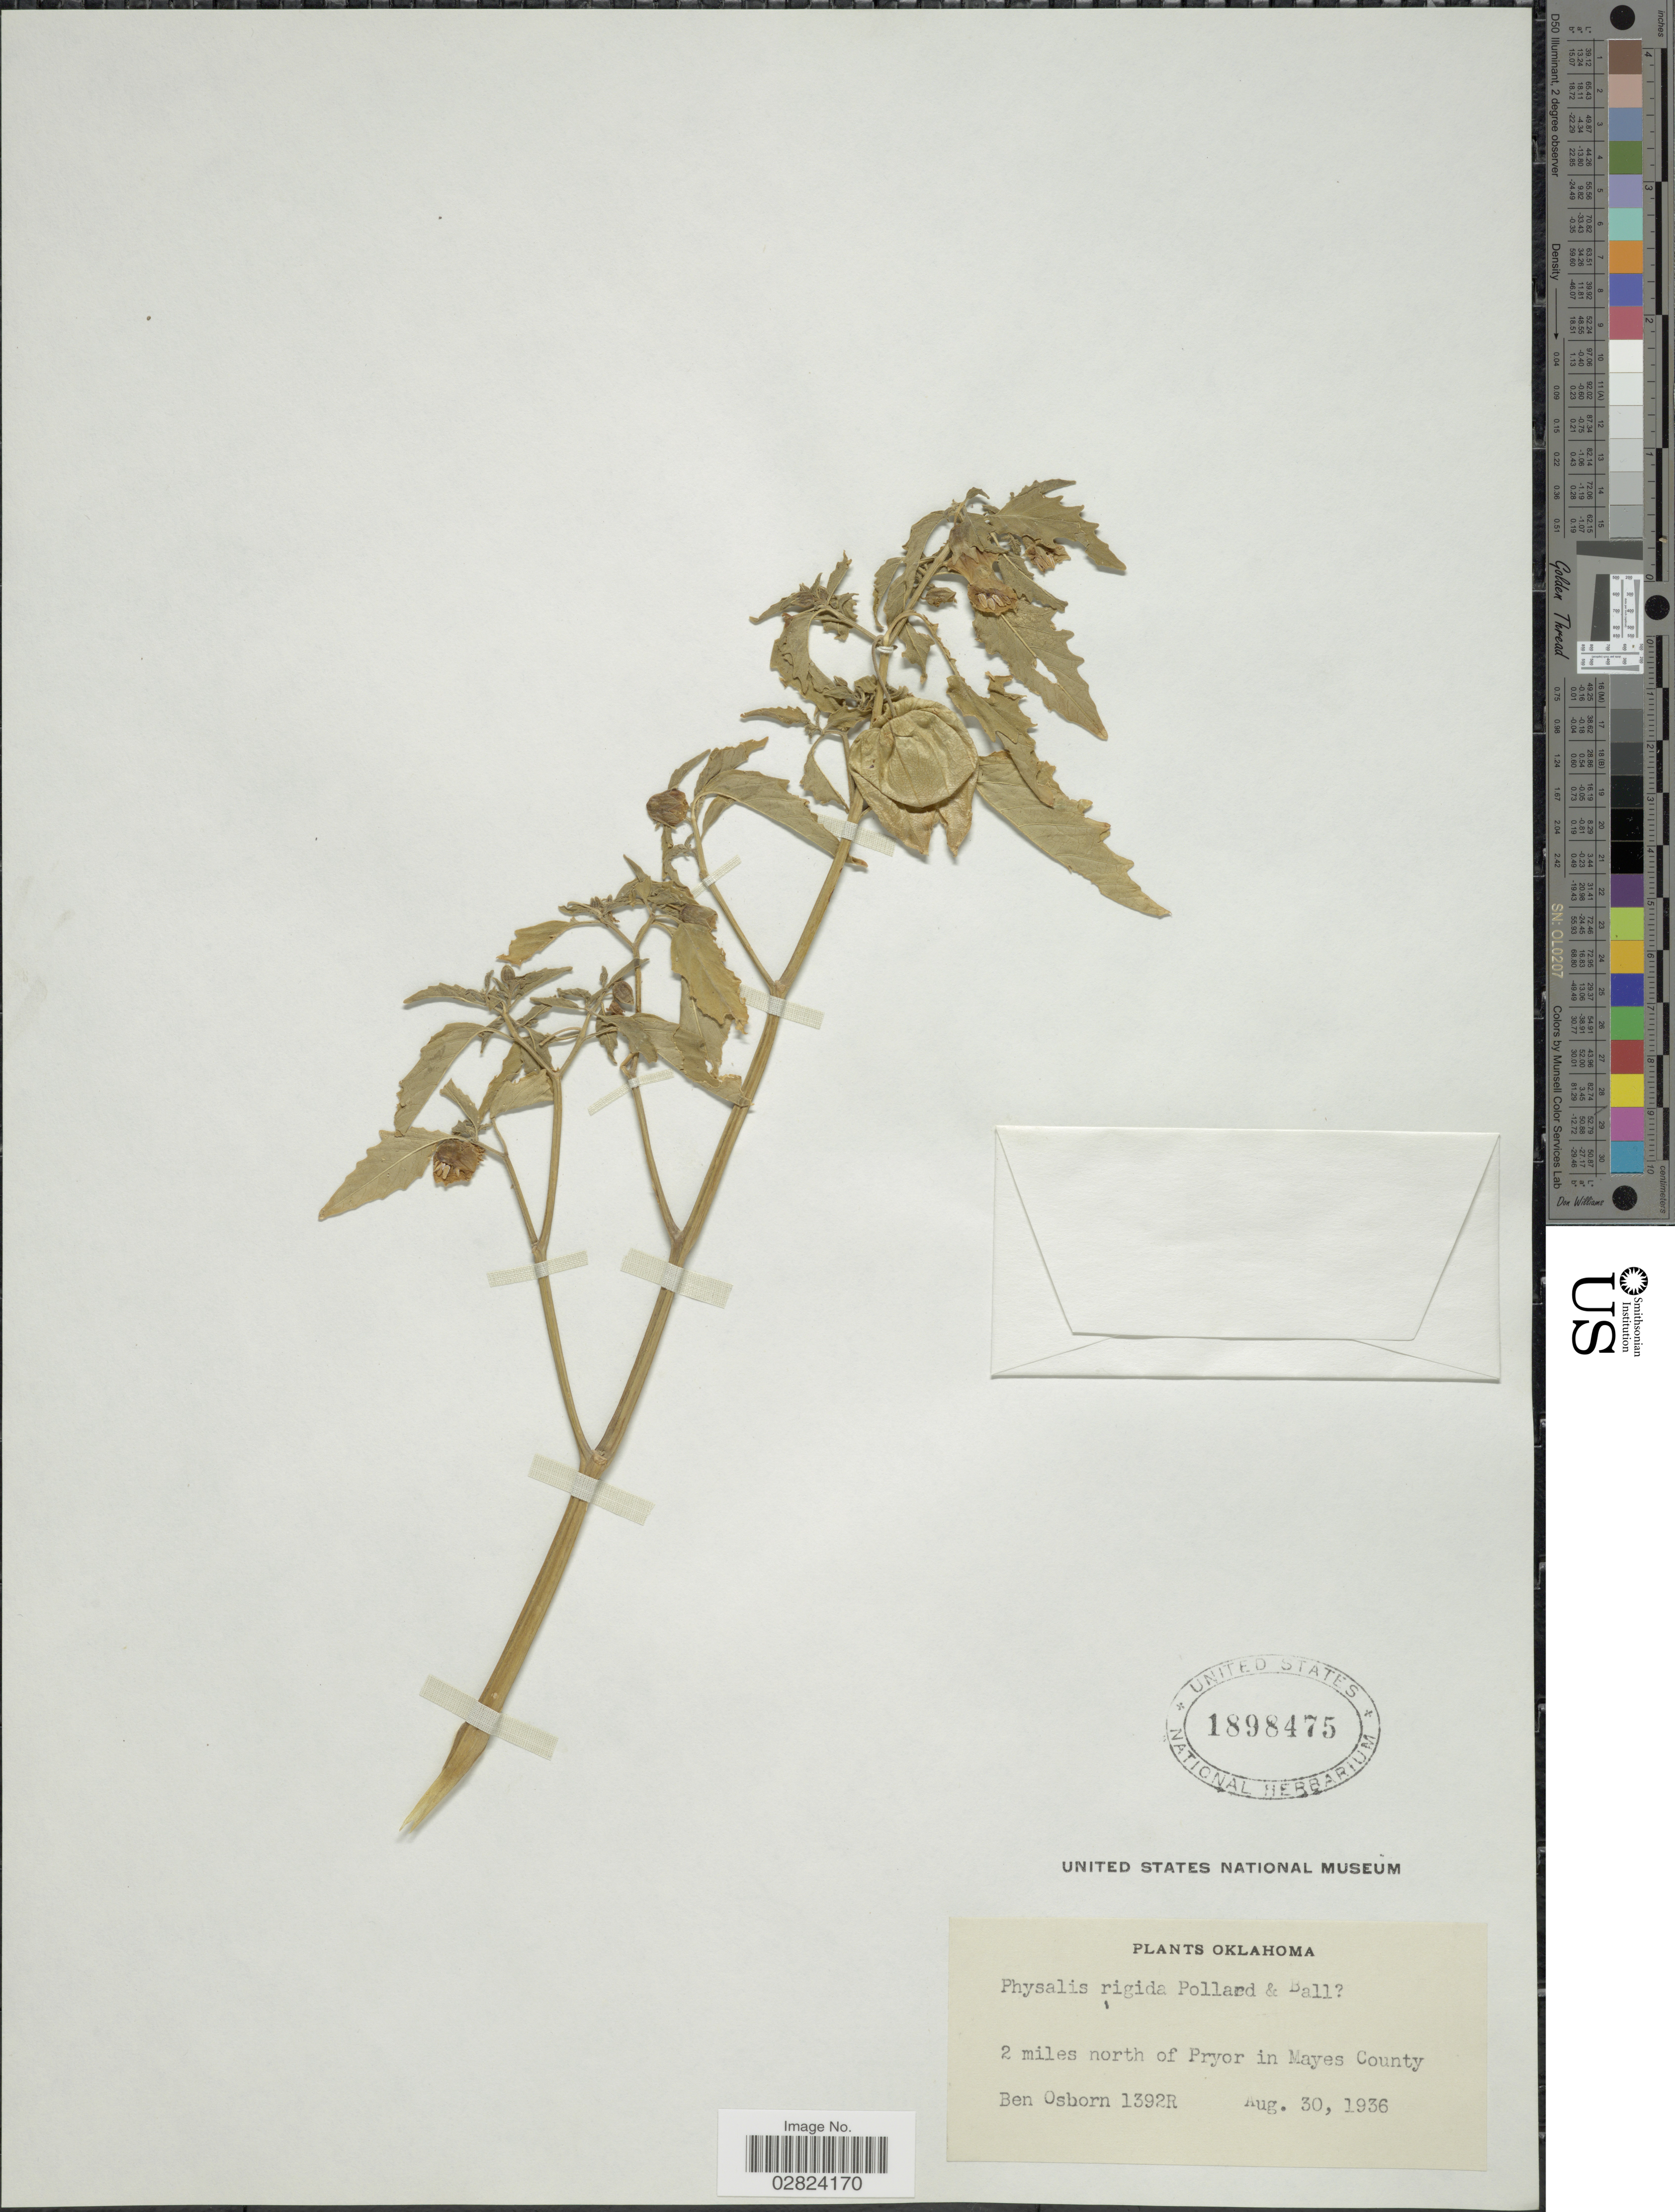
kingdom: Plantae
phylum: Tracheophyta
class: Magnoliopsida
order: Solanales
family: Solanaceae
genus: Physalis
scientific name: Physalis rigida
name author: Pollard & C.R. Ball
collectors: B. Osborn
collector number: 1392R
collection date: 1936-08-30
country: United States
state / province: Oklahoma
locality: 2 miles north of Pryor in Mayes County.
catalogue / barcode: US 1898475